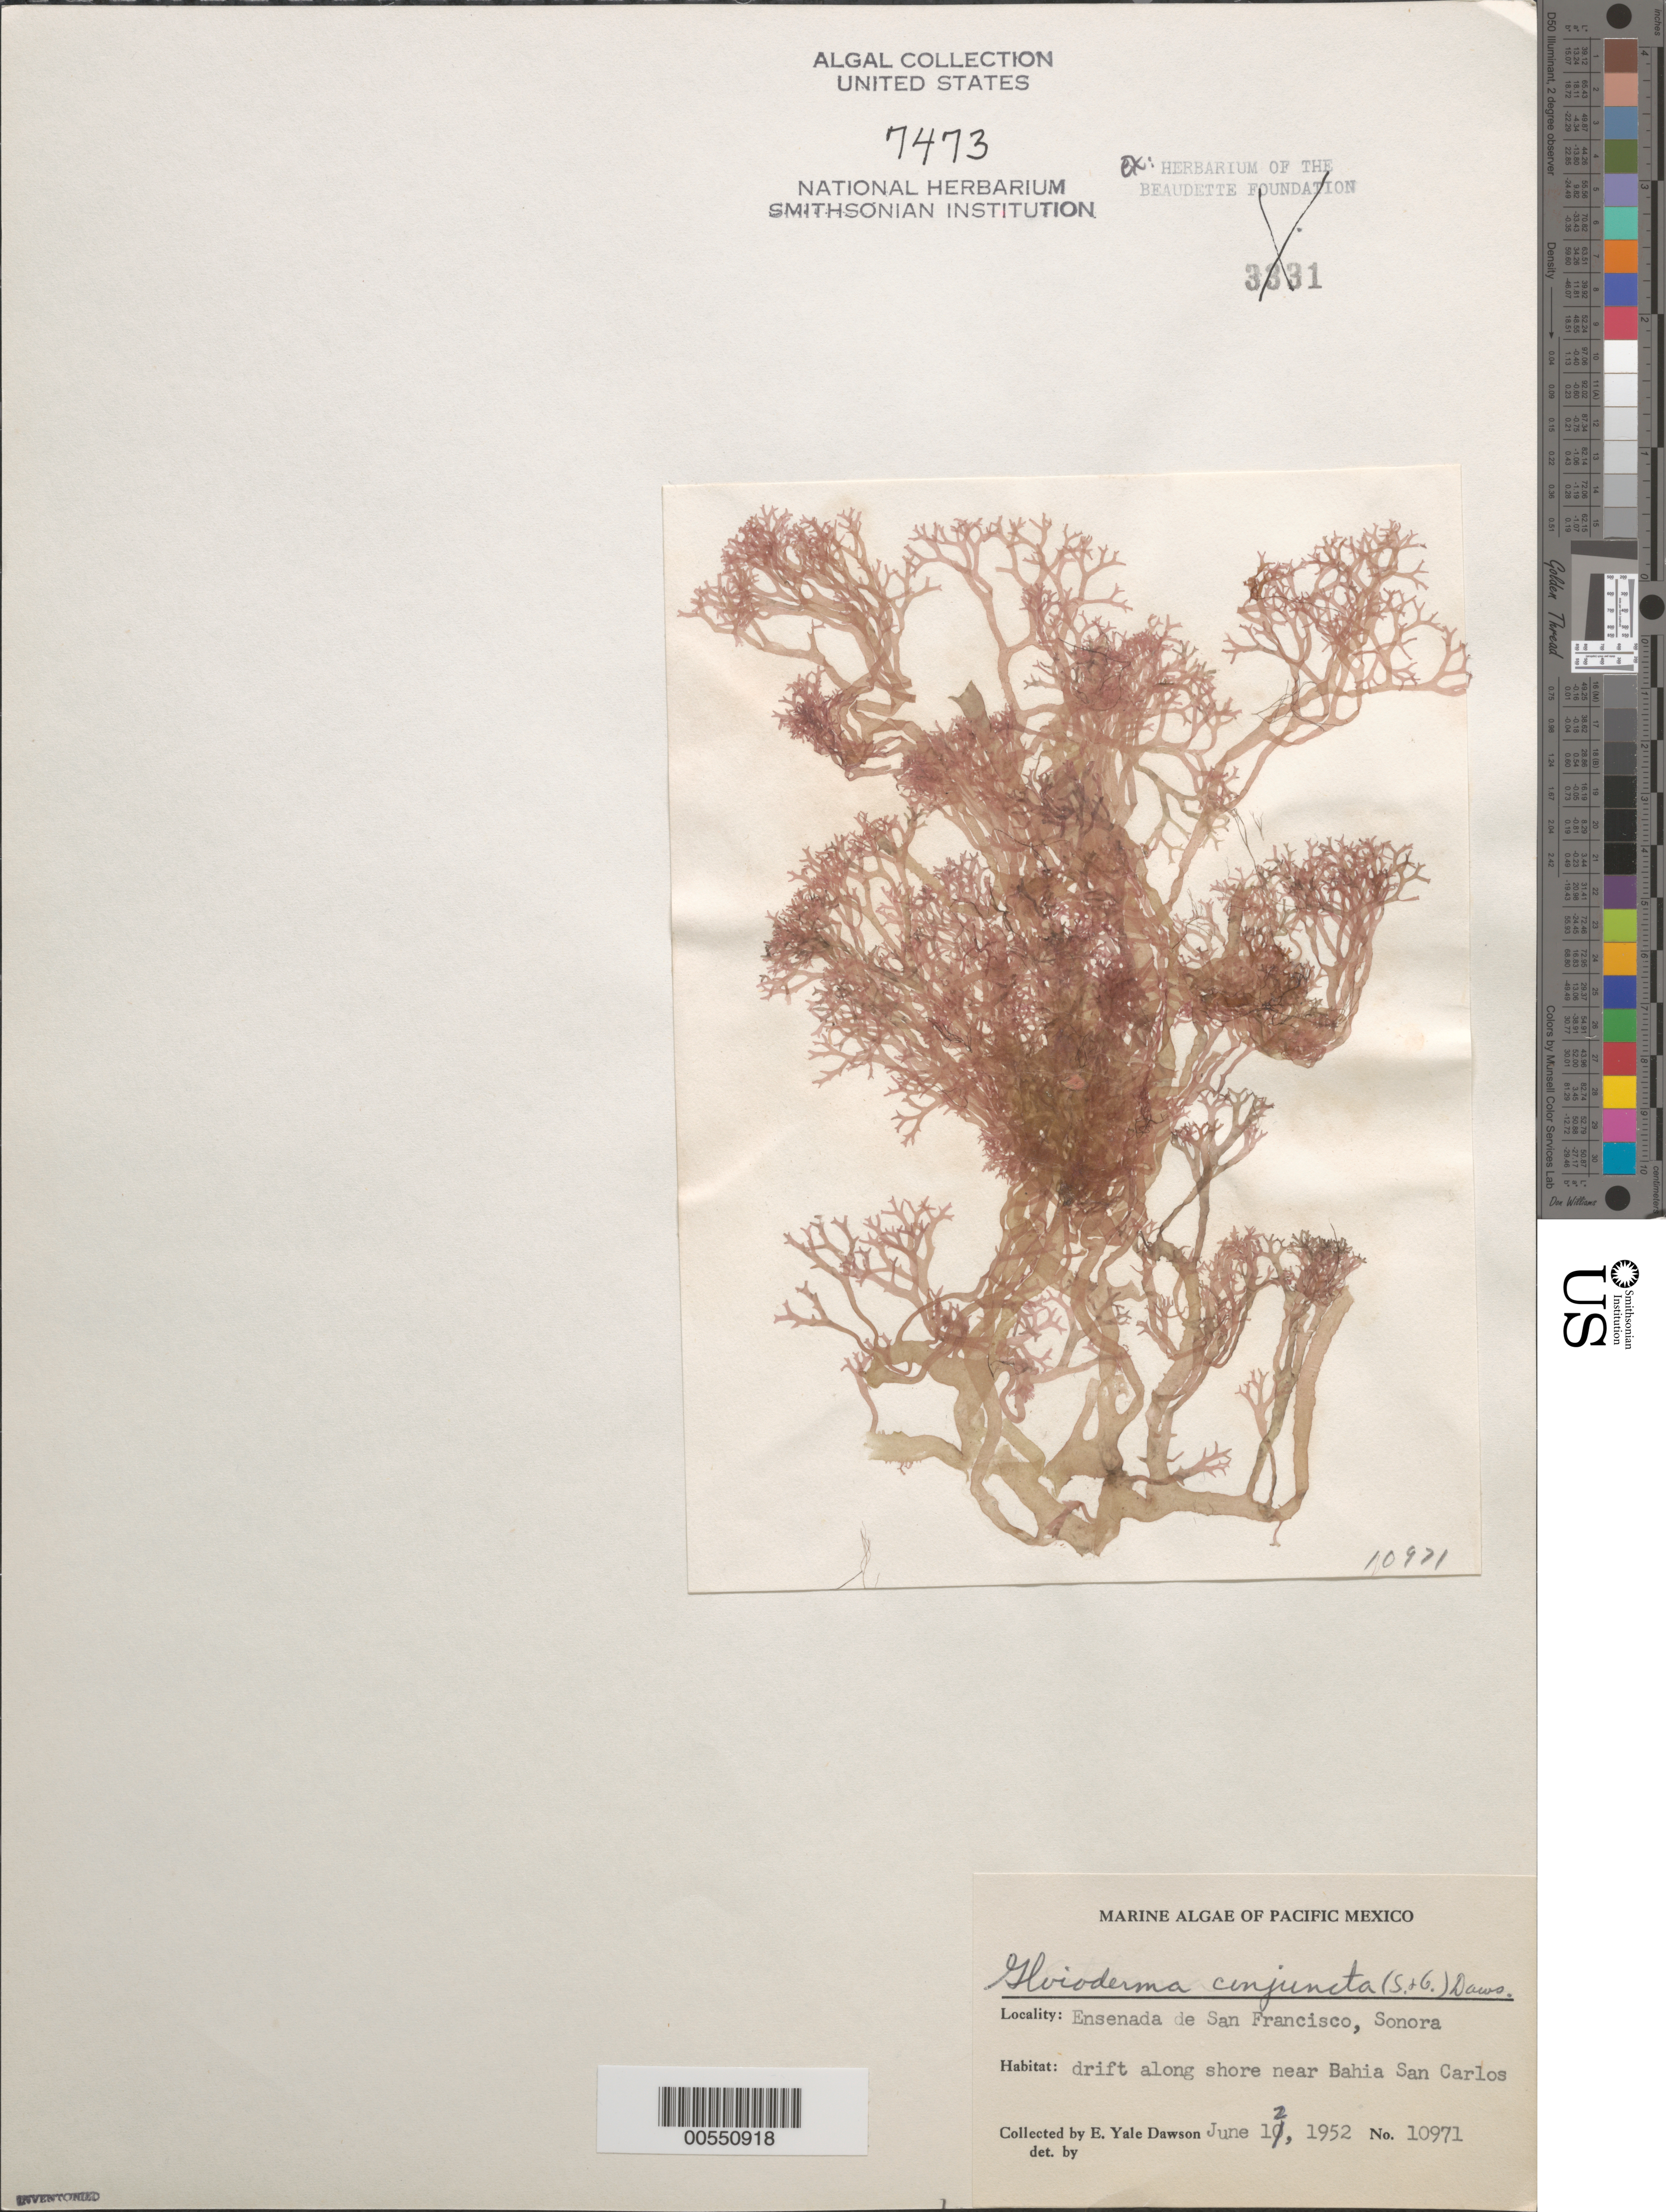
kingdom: Plantae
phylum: Rhodophyta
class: Florideophyceae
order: Rhodymeniales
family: Faucheaceae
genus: Gloioderma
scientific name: Gloioderma conjuncta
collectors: E. Y. Dawson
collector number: EYD 10971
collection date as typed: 12 Jun 1952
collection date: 1952-06-12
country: Mexico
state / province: Sonora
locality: Ensenada San Francisco, east of Bahia San Carlos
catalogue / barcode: US 7473